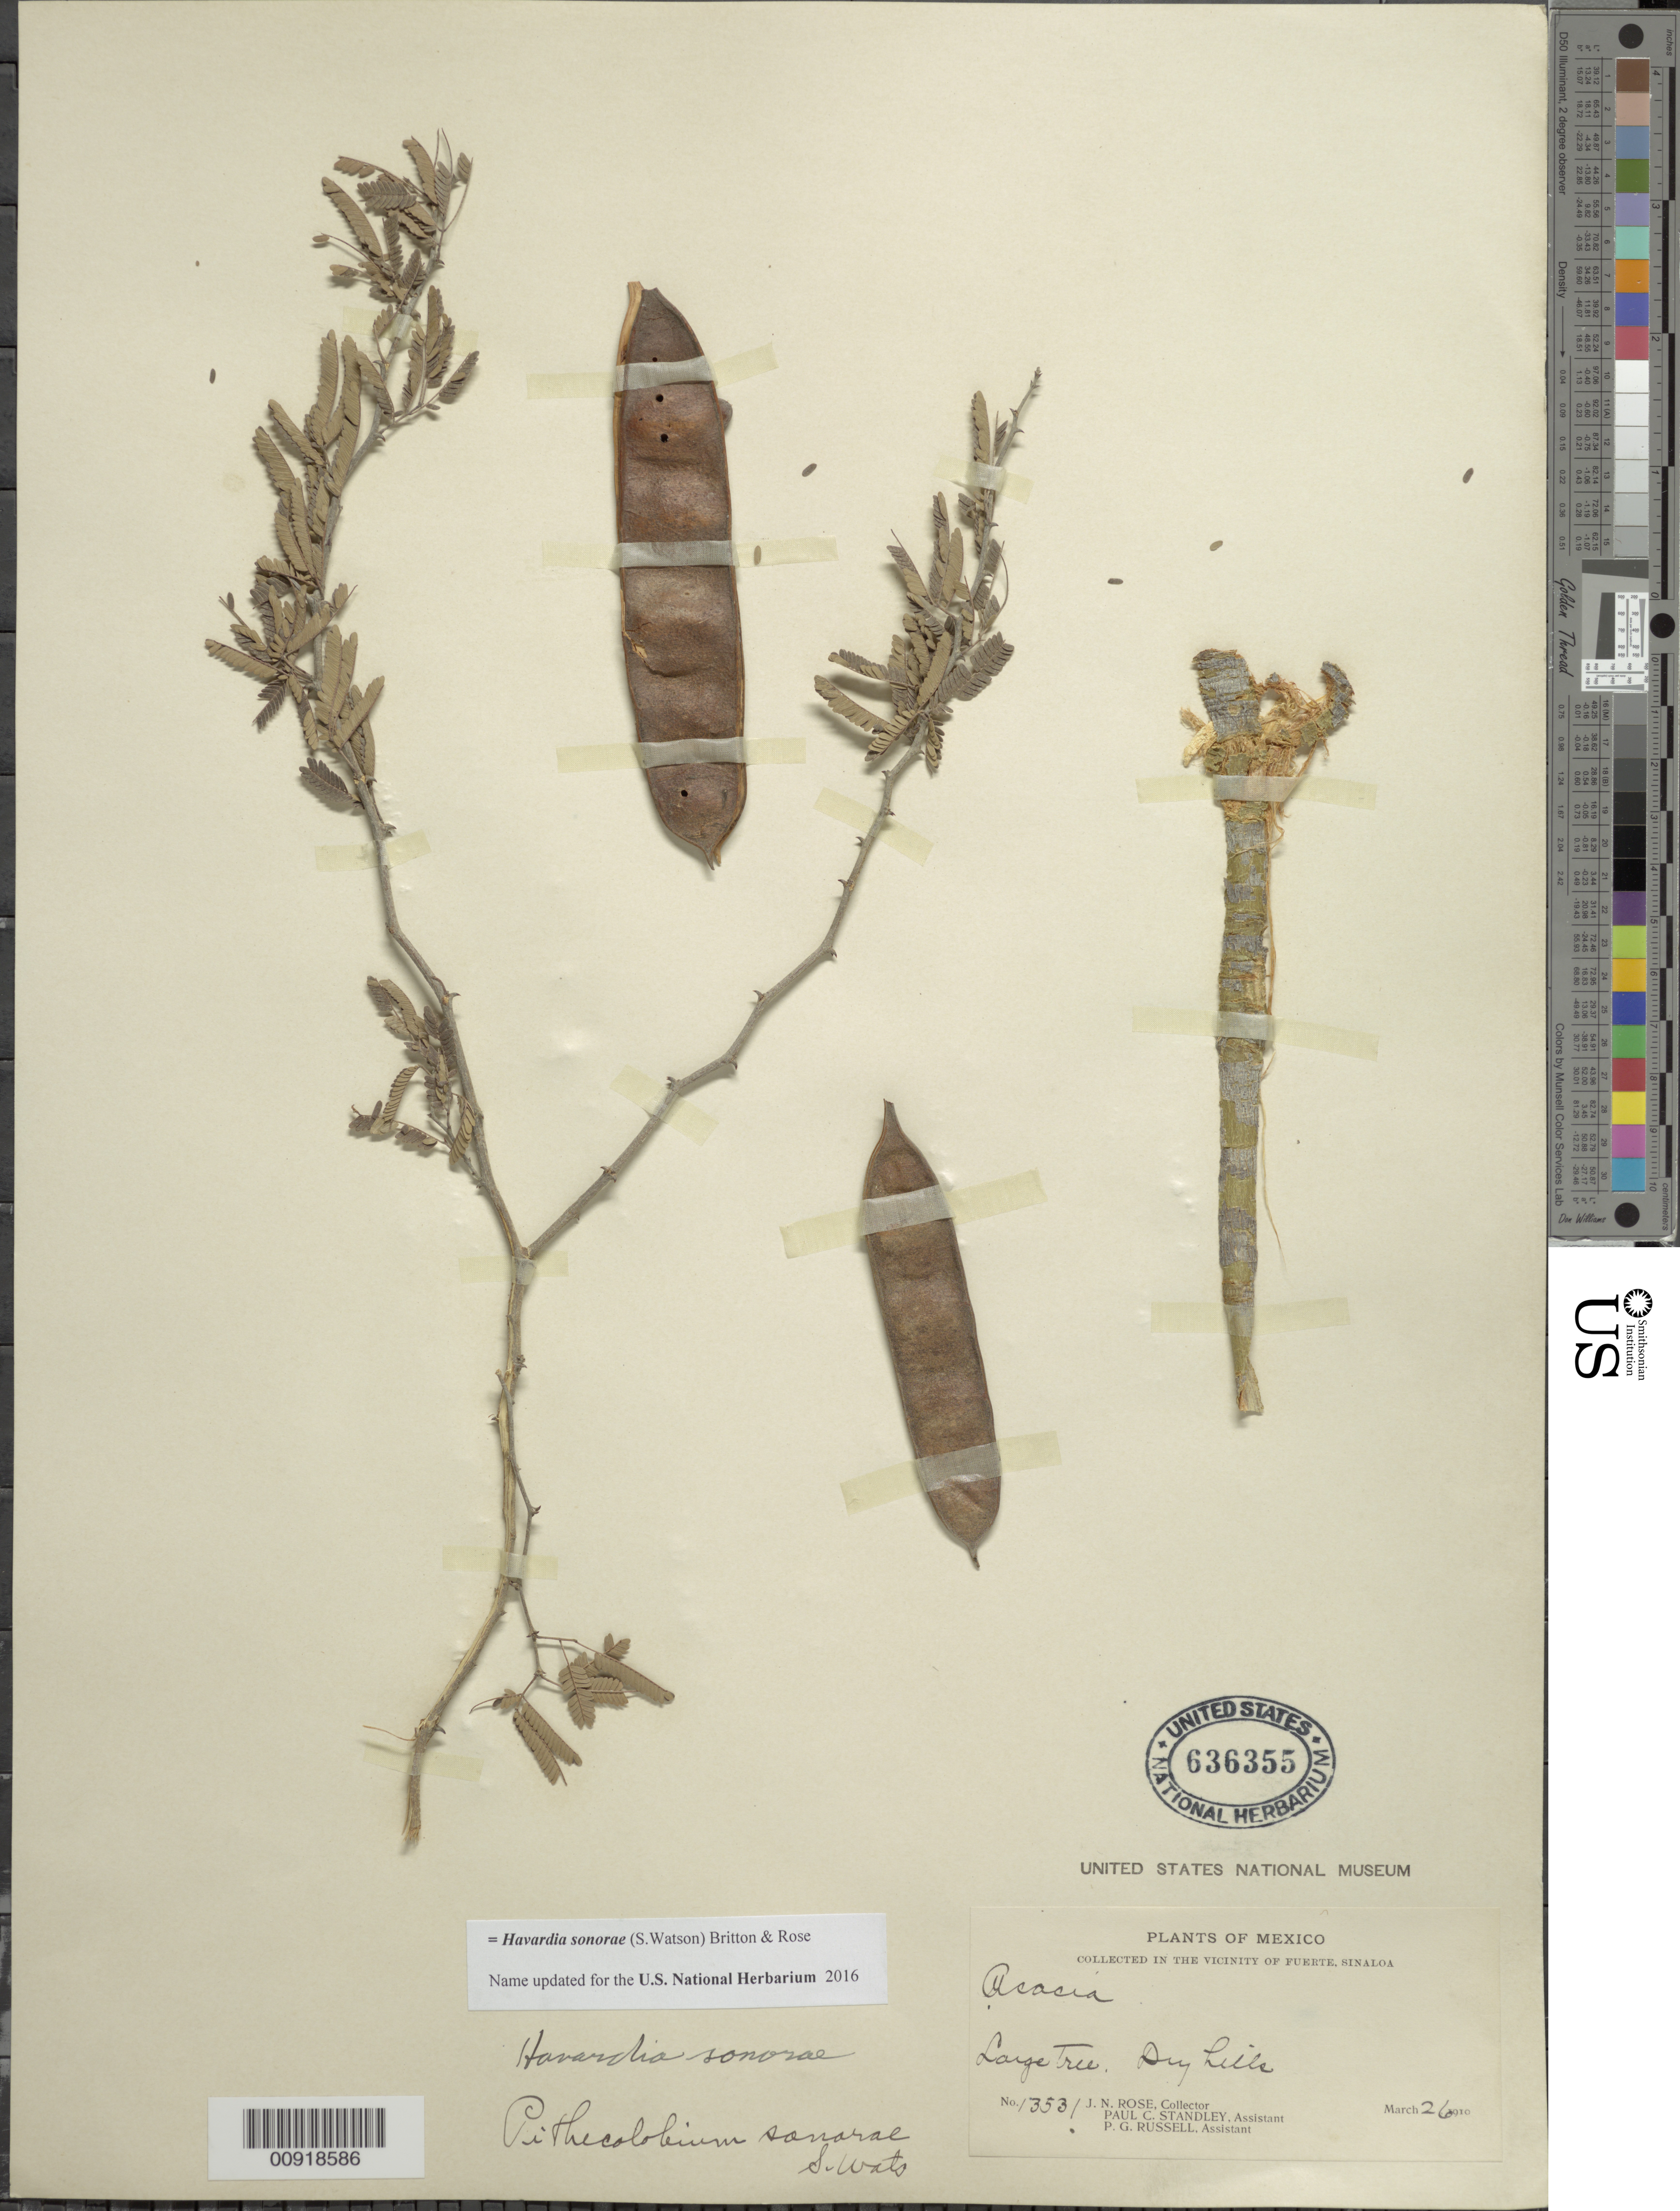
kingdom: Plantae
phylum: Tracheophyta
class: Magnoliopsida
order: Fabales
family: Fabaceae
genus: Havardia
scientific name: Havardia sonorae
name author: (S. Watson) Britton & Rose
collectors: J. N. Rose, P. C. Standley & P. G. Russell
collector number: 13531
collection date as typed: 26 Mar 1910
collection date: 1910-03-26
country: Mexico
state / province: Sinaloa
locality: In the vicinity of Fuerte, Sinaloa.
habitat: Dry hills.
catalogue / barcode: US 636355